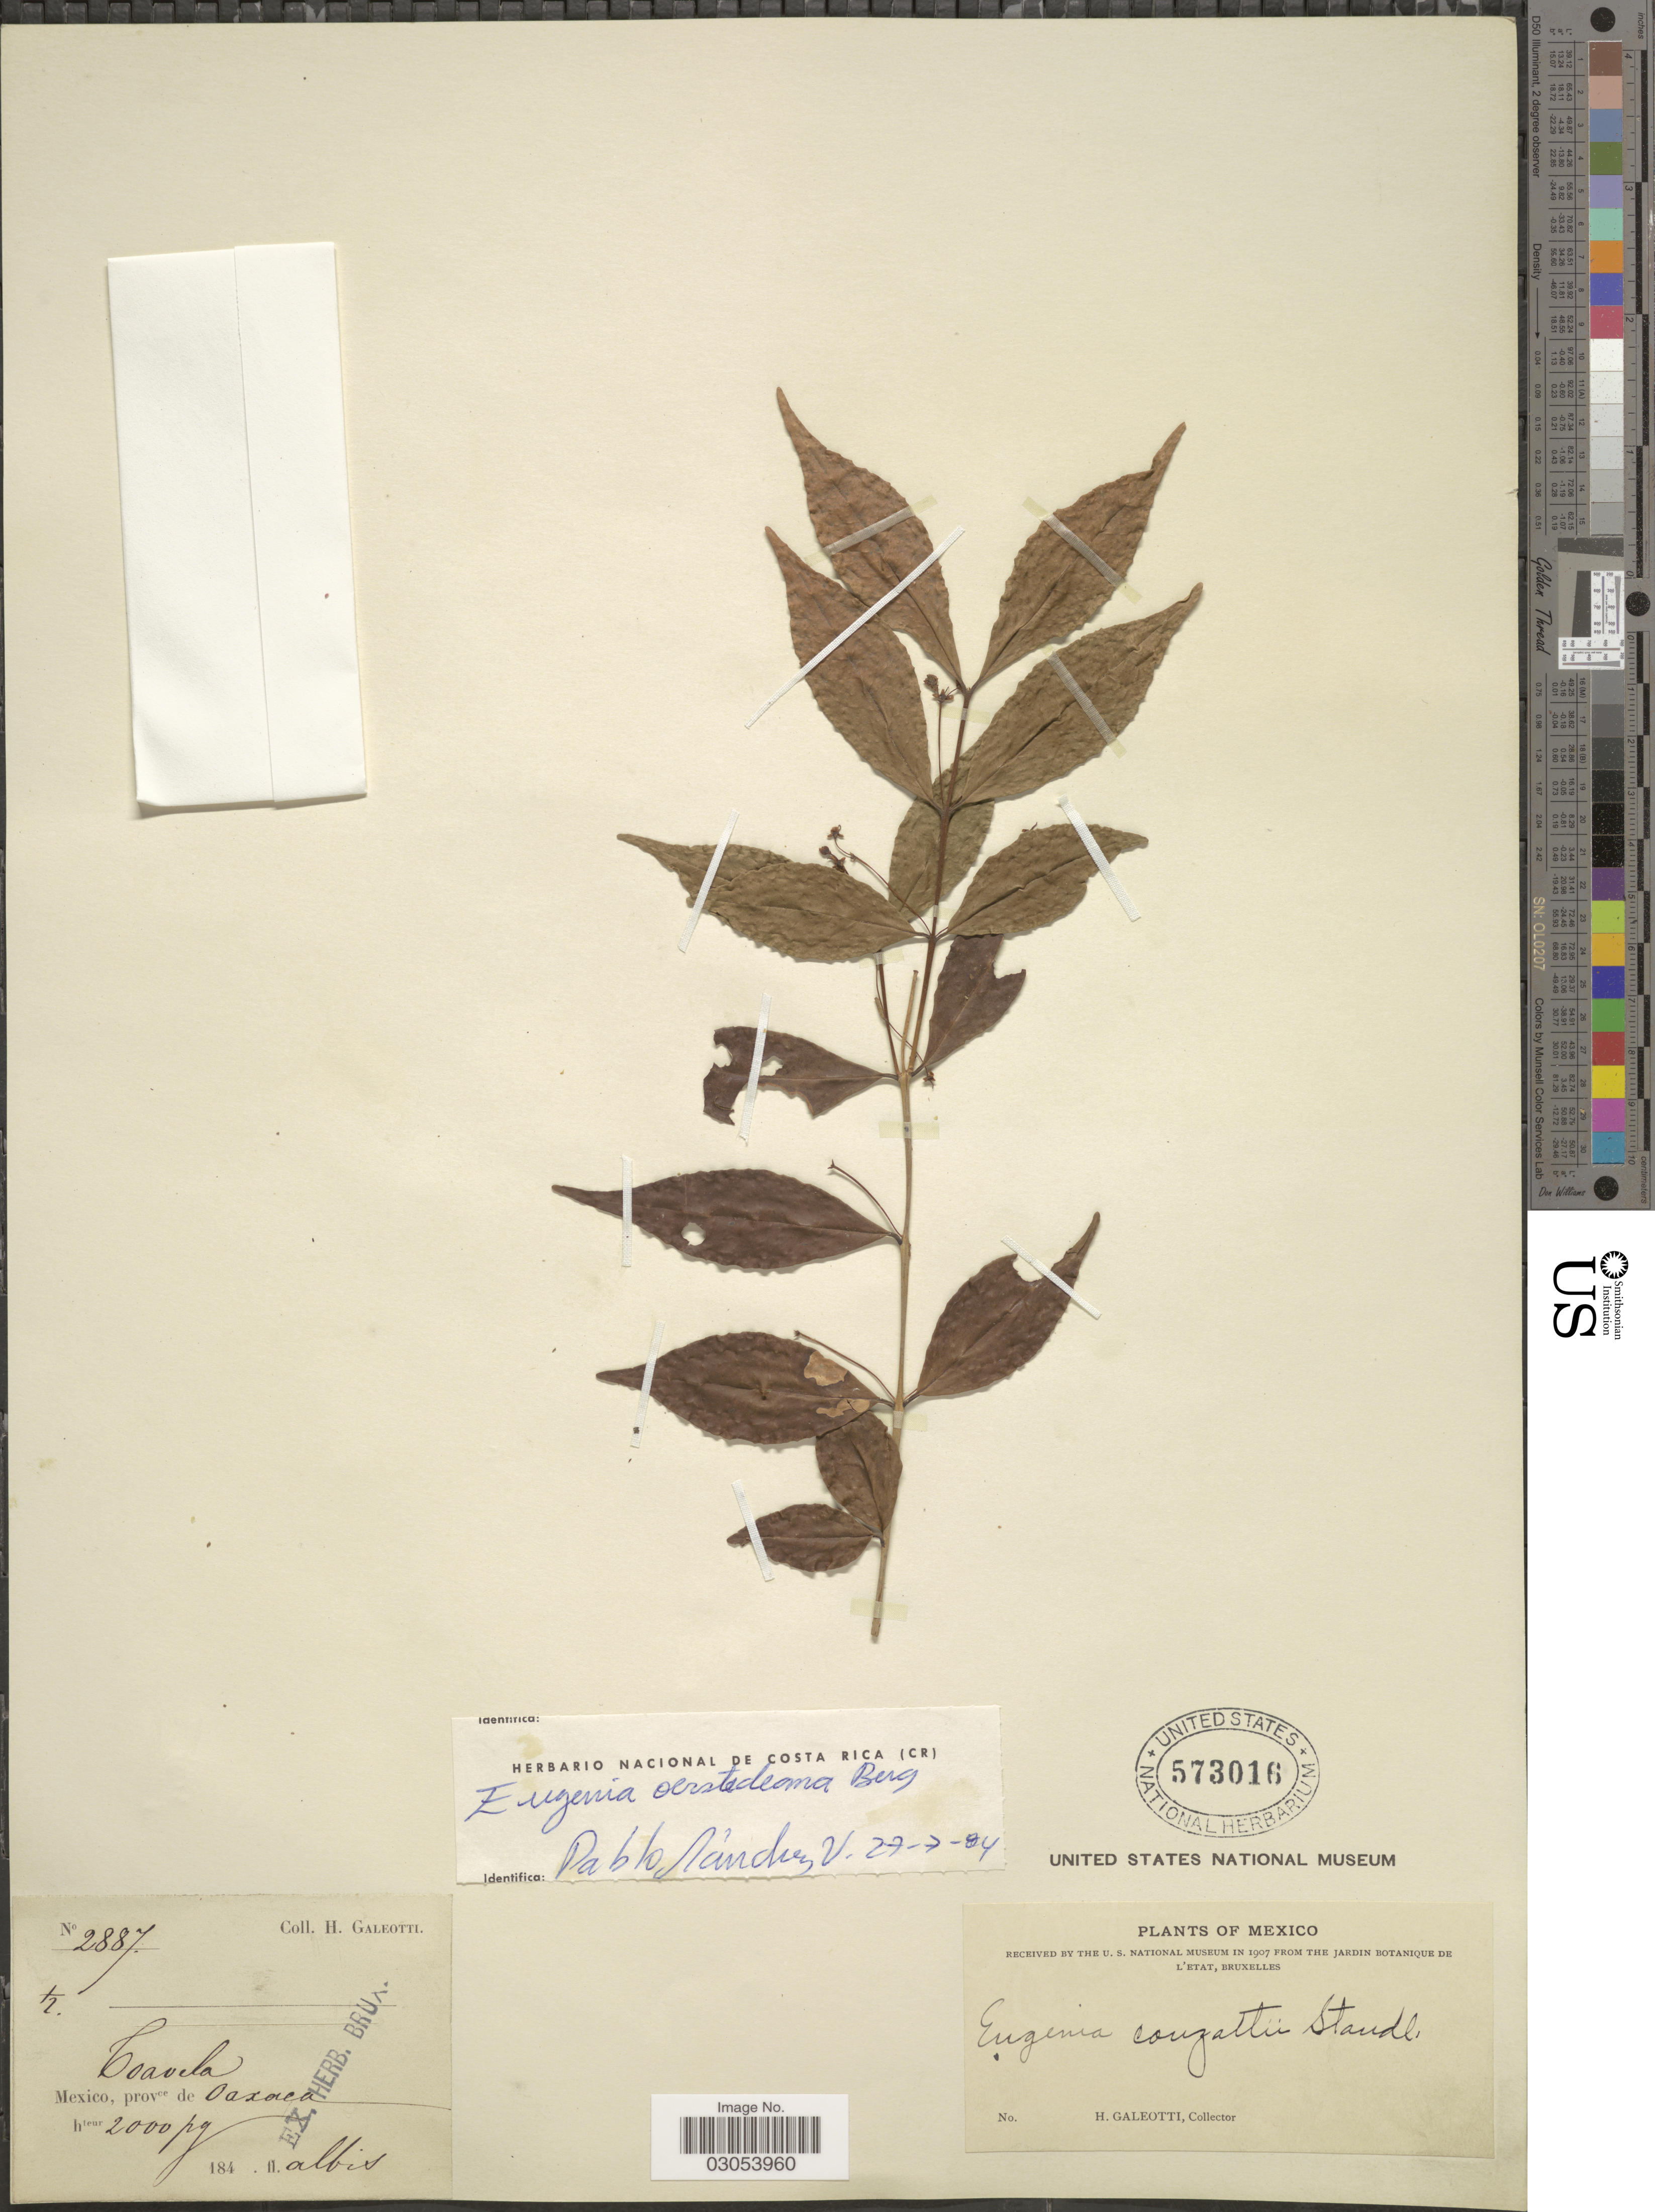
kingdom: Plantae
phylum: Tracheophyta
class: Magnoliopsida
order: Myrtales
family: Myrtaceae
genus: Eugenia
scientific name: Eugenia oerstediana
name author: O. Berg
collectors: H. G. Galeotti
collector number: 2887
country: Mexico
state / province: Oaxaca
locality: Toavela.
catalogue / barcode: US 573016